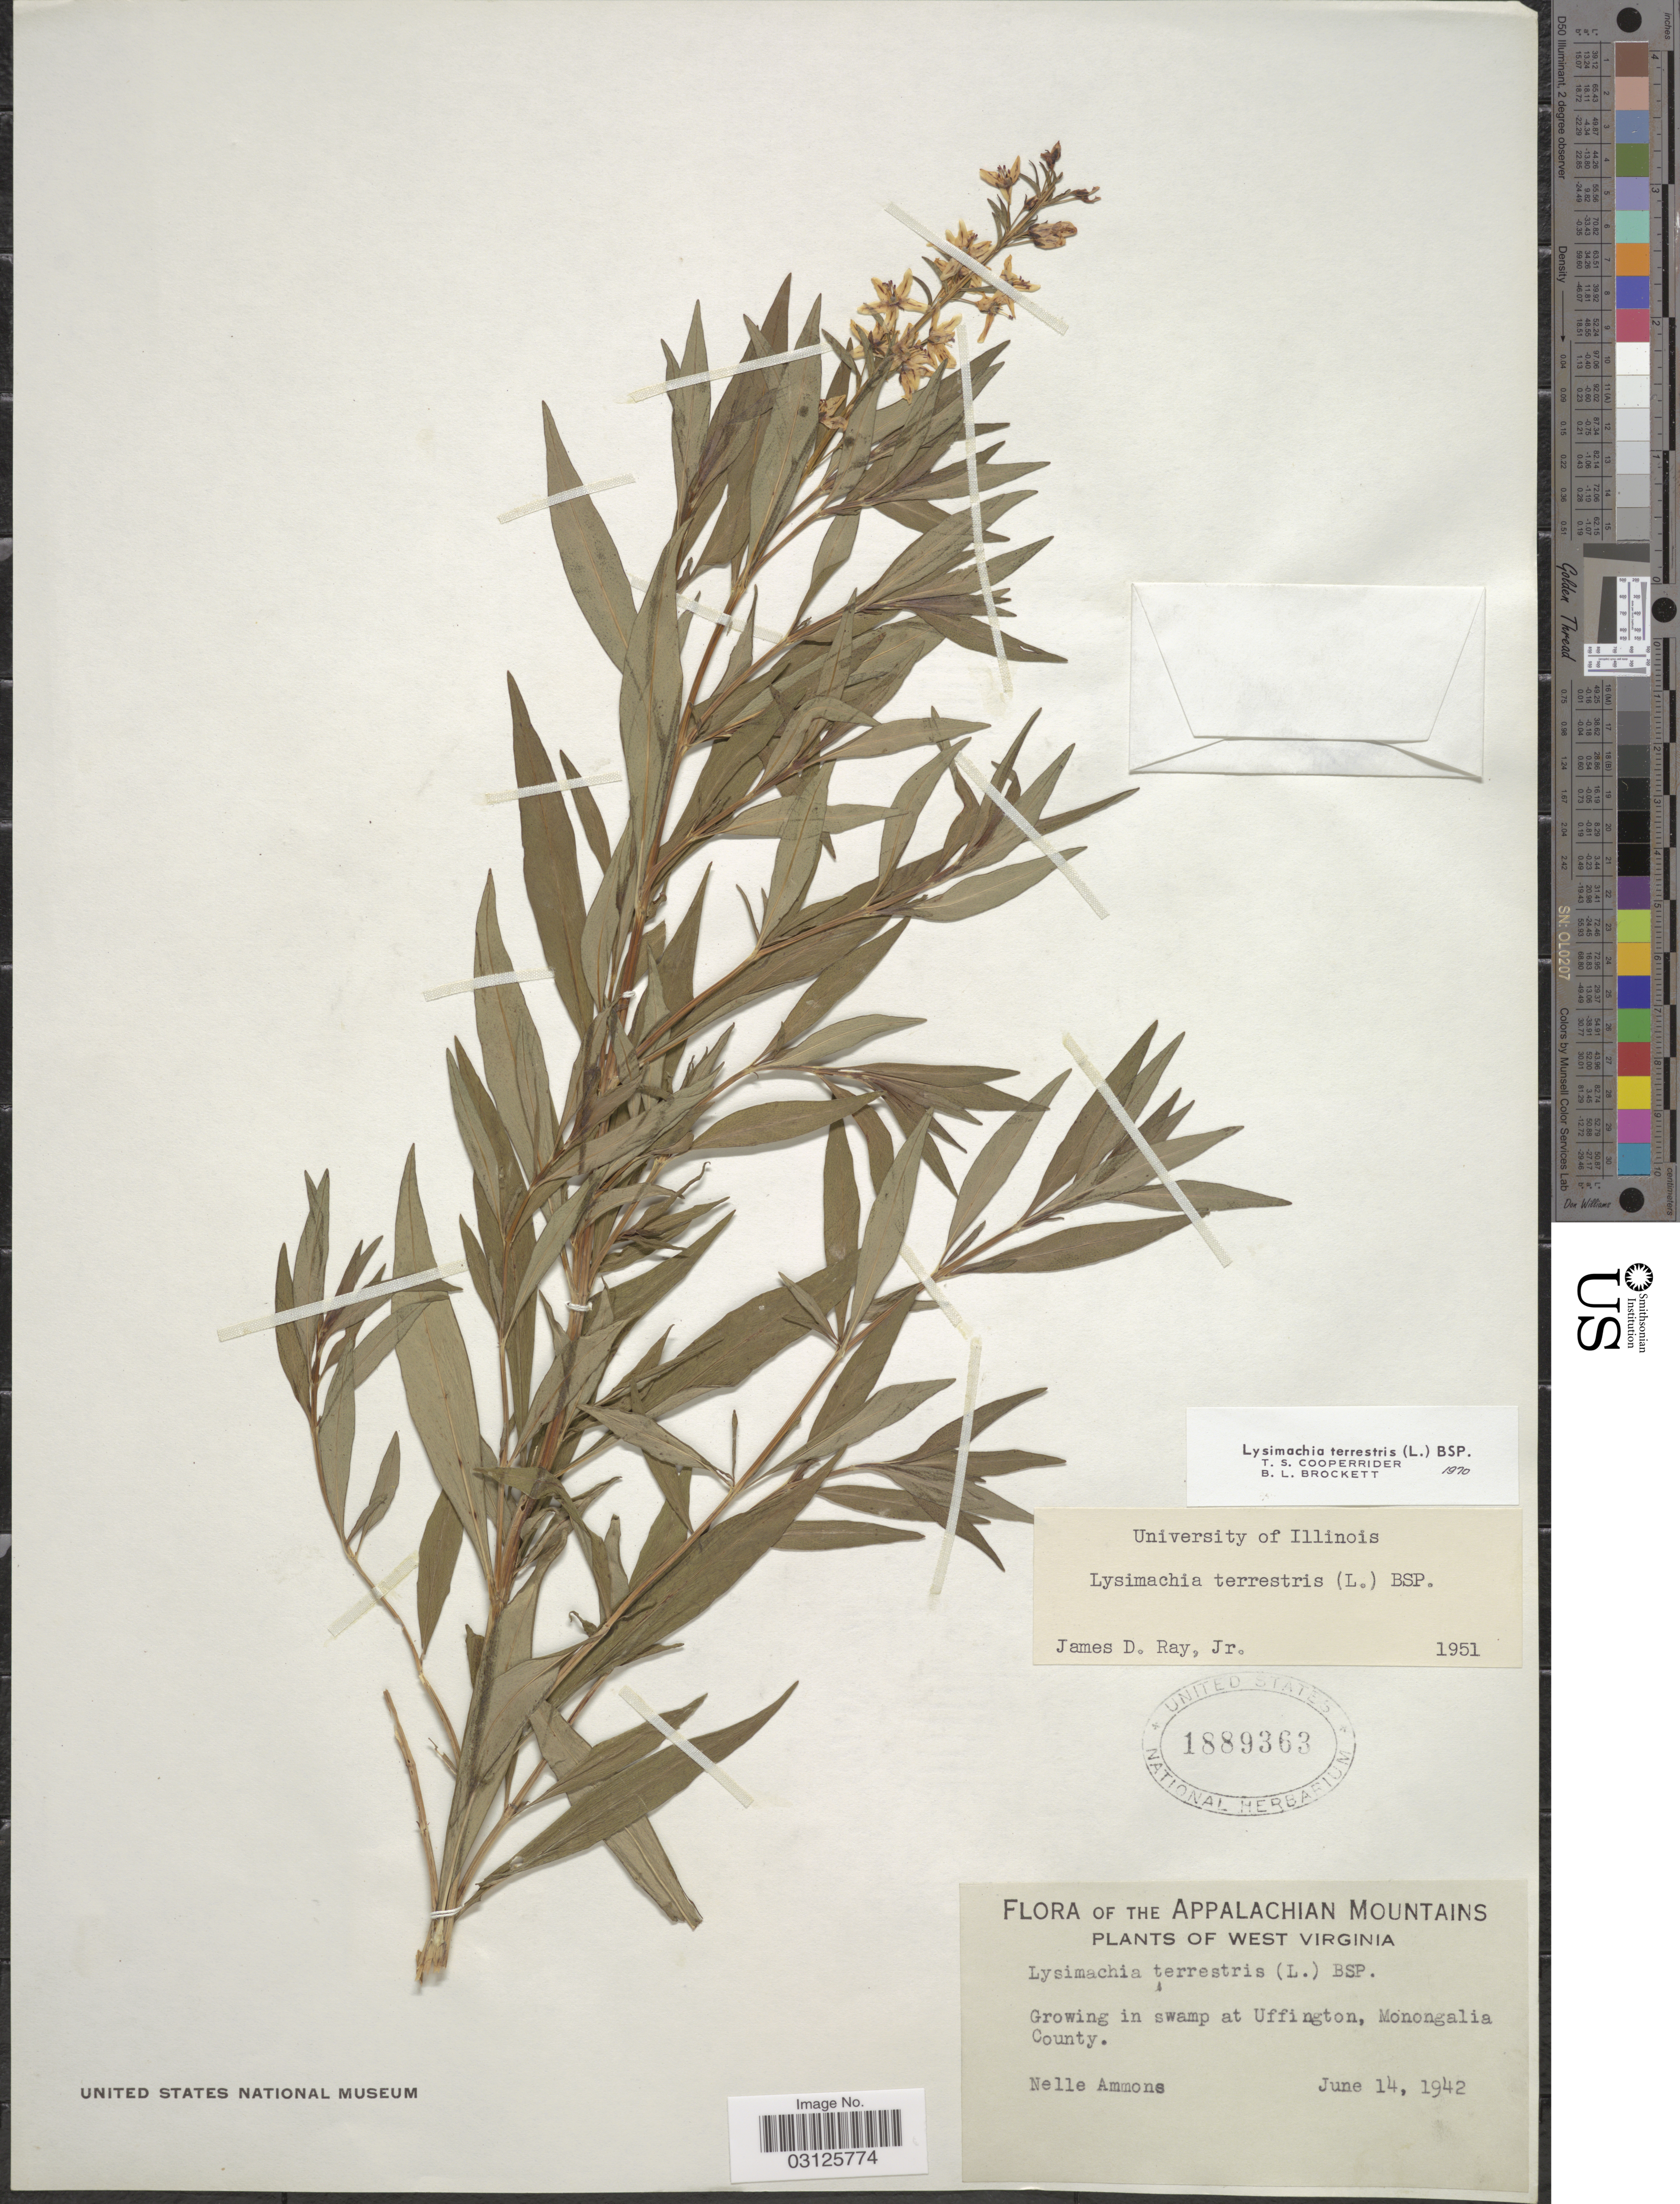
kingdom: Plantae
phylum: Tracheophyta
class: Magnoliopsida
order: Ericales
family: Primulaceae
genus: Lysimachia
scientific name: Lysimachia terrestris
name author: (L.) Britton, Stearns & Poggenb.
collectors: N. Ammons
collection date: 1942-06-14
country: United States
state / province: West Virginia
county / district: Monongalia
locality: The Appalachian Mountains, Growing in swamp at Uffington, Monongalia County.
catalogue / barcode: US 1889363